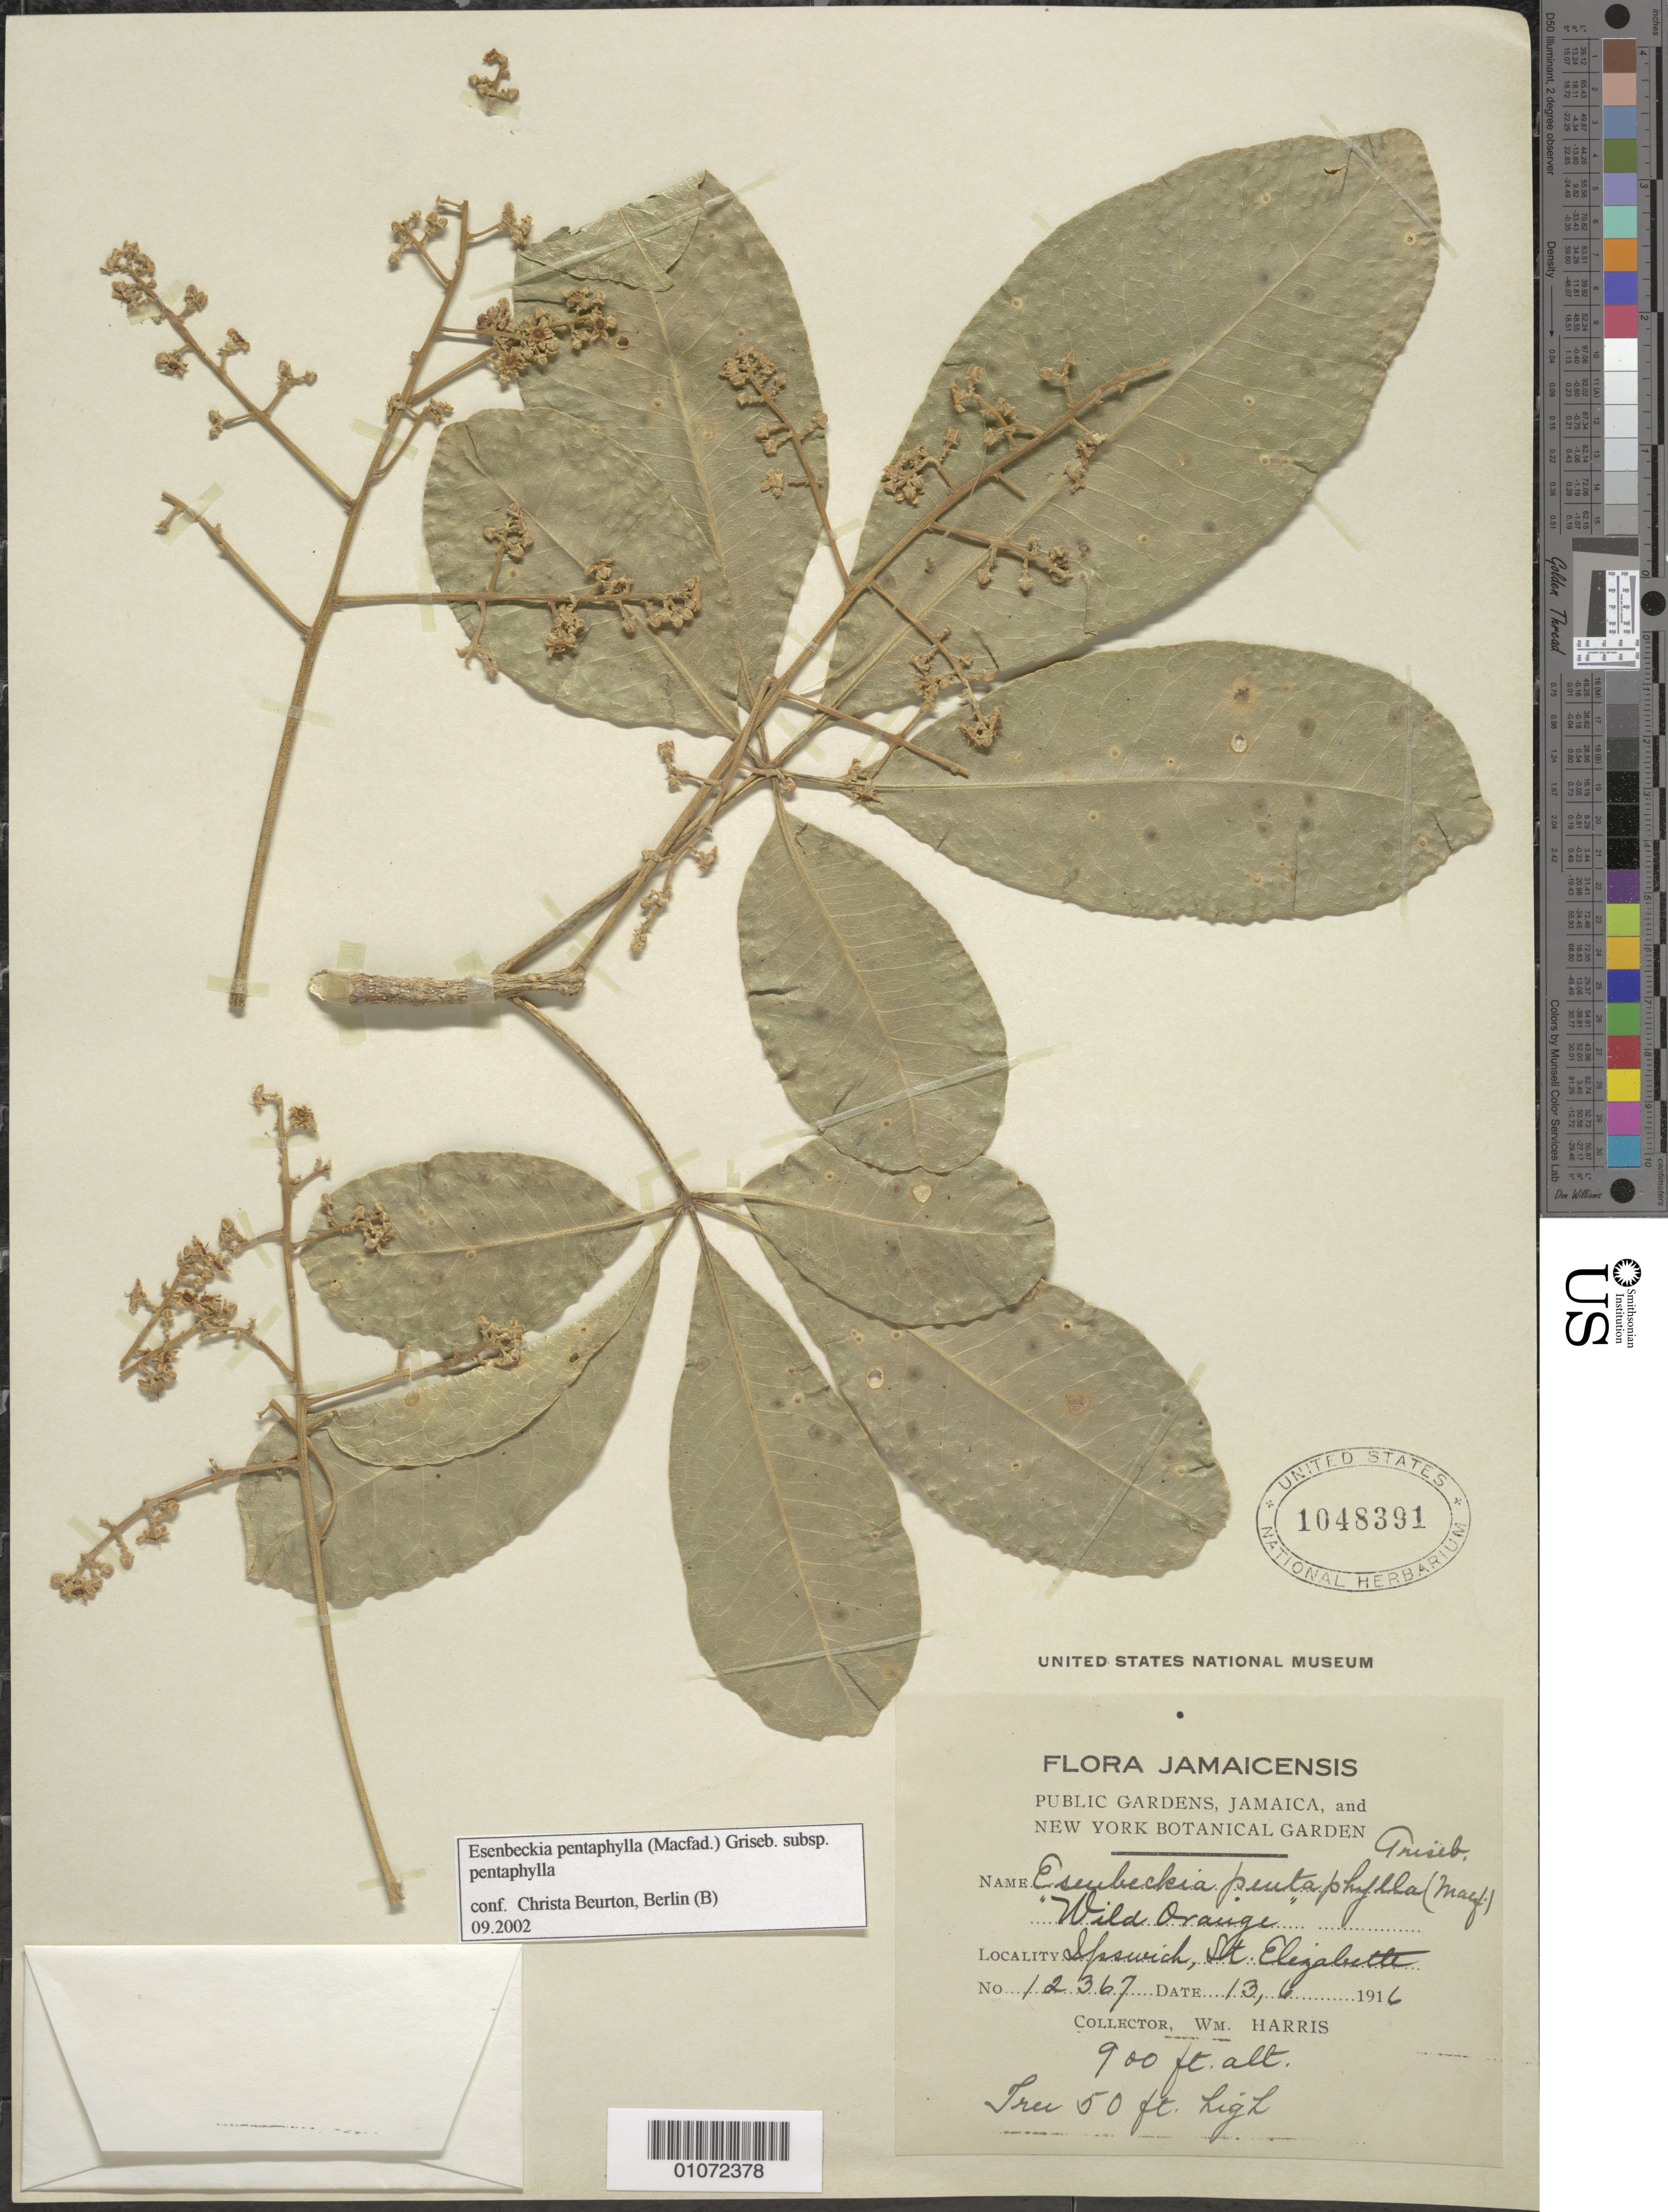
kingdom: Plantae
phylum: Tracheophyta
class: Magnoliopsida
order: Sapindales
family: Rutaceae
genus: Esenbeckia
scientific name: Esenbeckia pentaphylla subsp. pentaphylla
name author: (Macfad.) Griseb.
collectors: W. Harris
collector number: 12367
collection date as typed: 13 Jun 1916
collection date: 1916-06-13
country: Jamaica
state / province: Saint Elizabeth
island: Jamaica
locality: Ipswich, St. Elizabeth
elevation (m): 274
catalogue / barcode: US 1048391